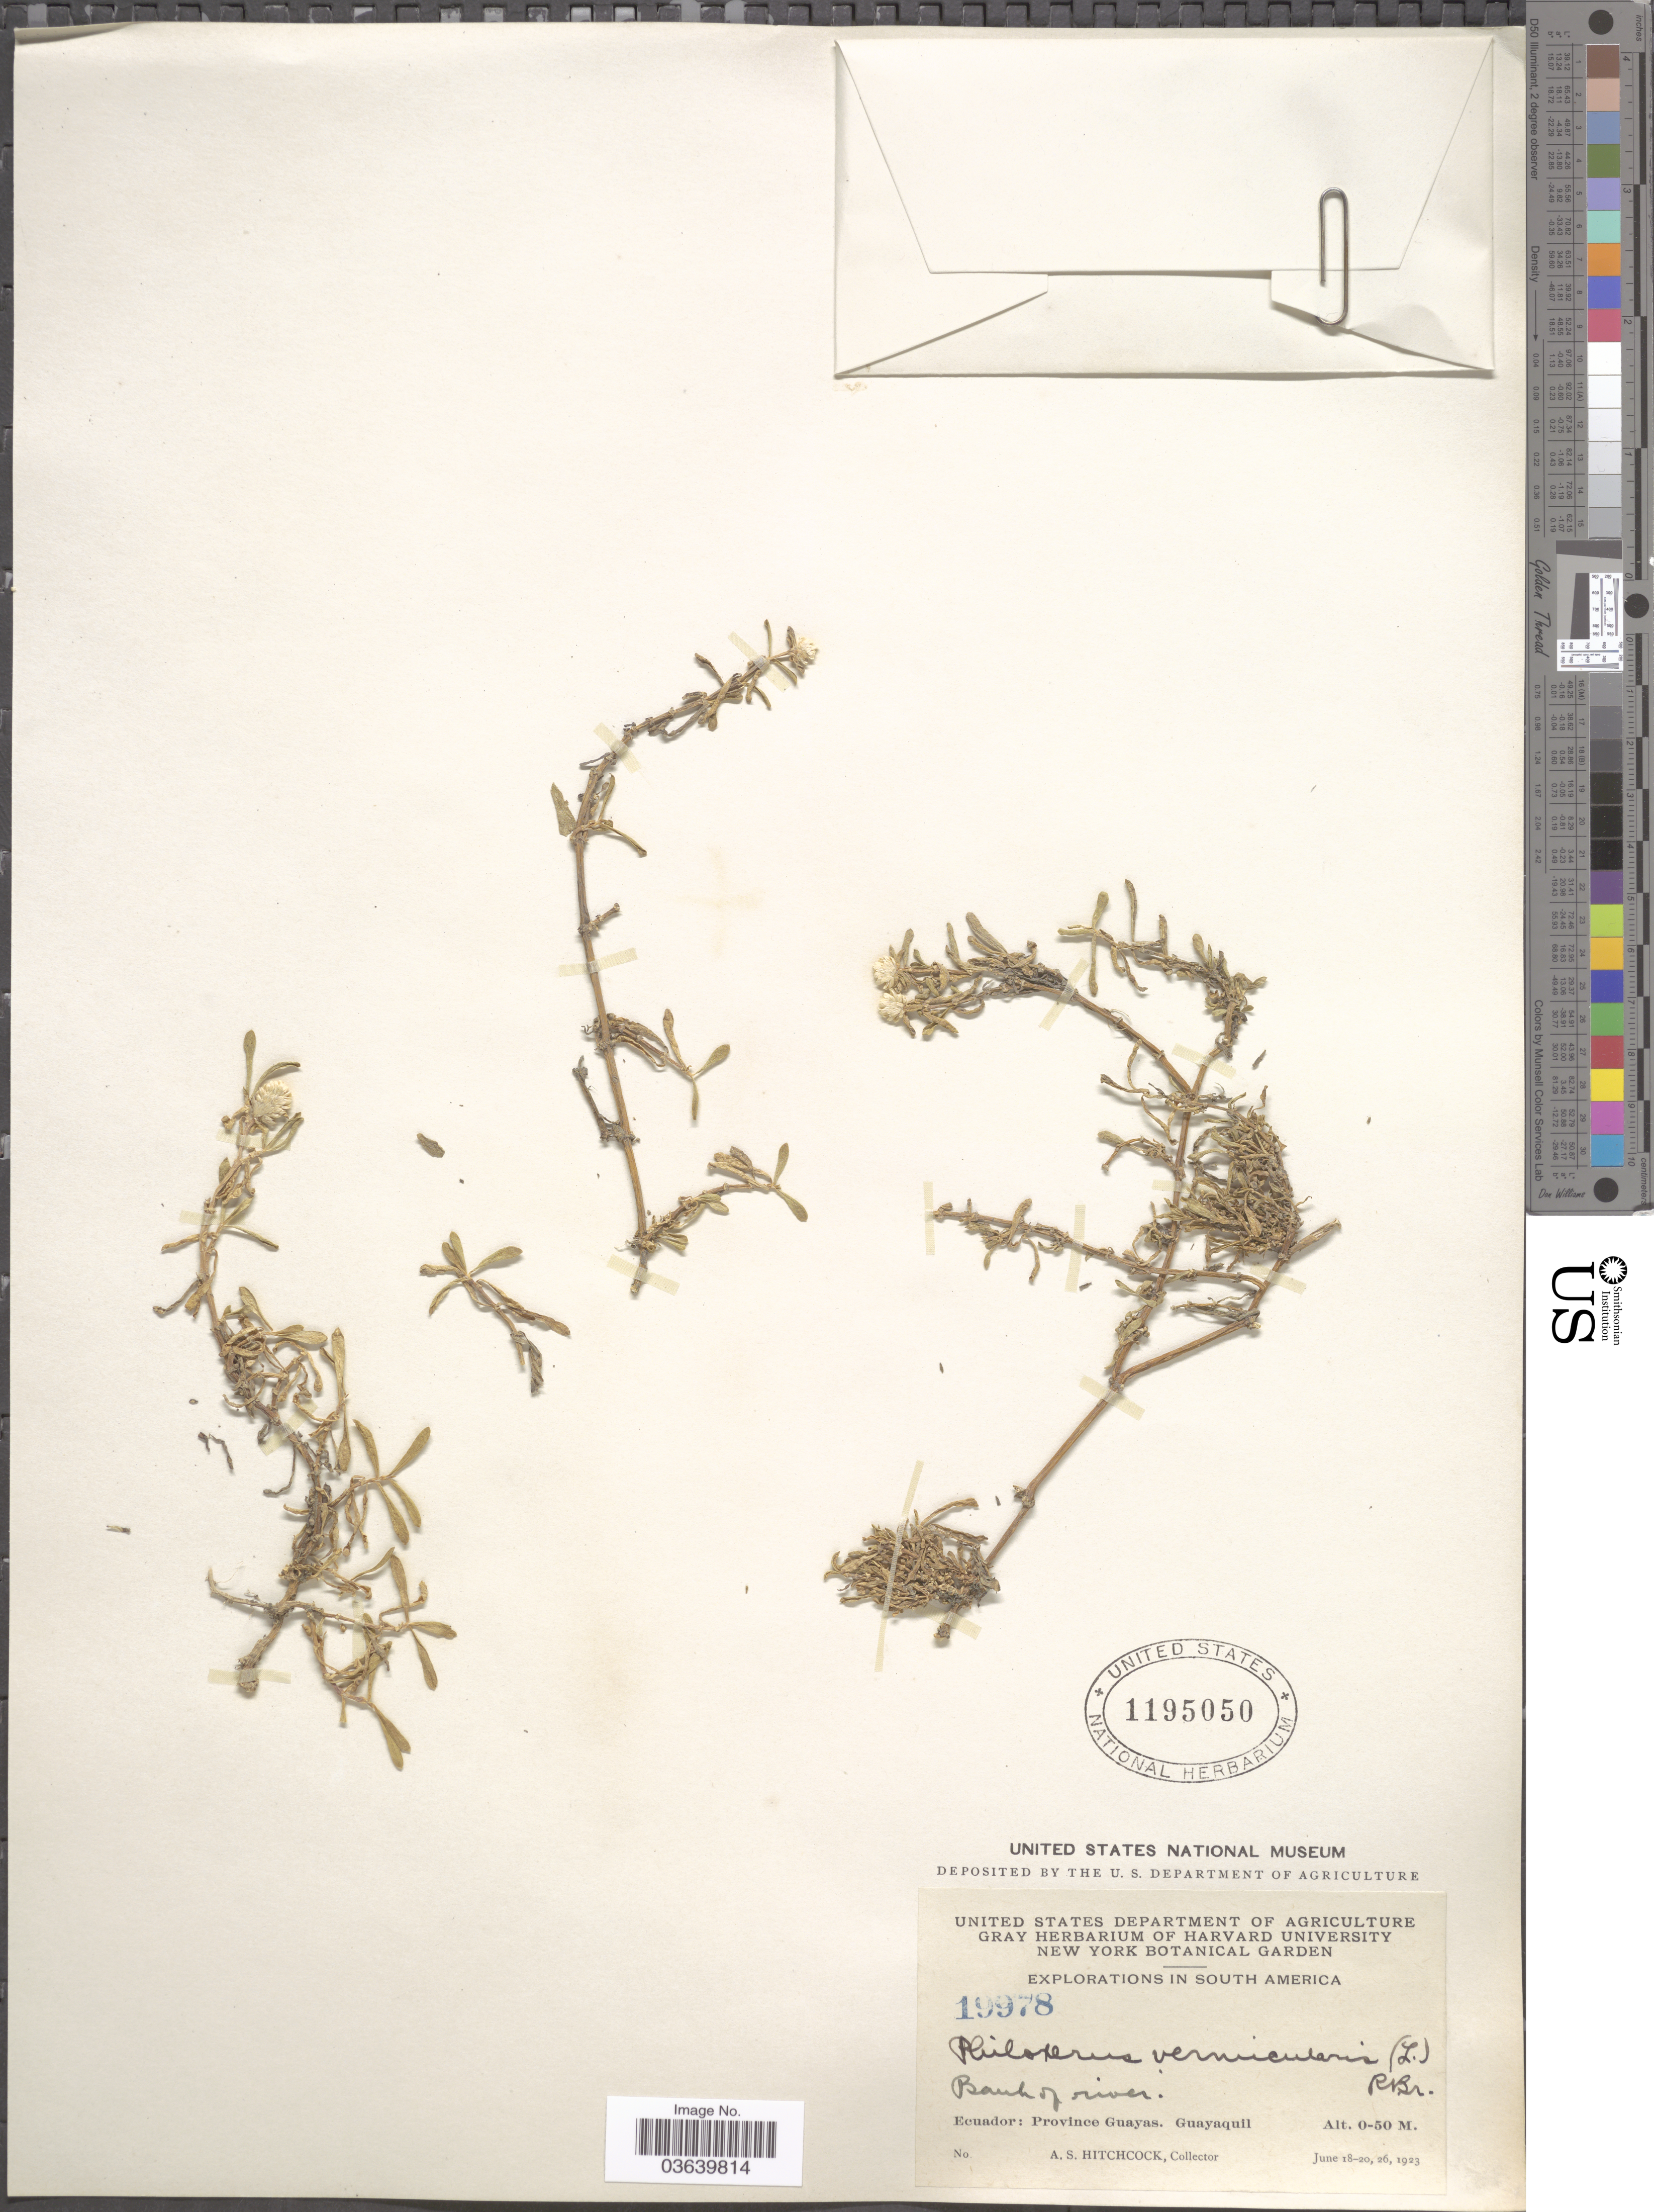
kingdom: Plantae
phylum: Tracheophyta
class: Magnoliopsida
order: Caryophyllales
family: Amaranthaceae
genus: Gomphrena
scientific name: Gomphrena vermicularis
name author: L.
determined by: Strong, Mark T., (BOT), Smithsonian Institution - National Museum of Natural History (UNITED STATES)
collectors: A. S. Hitchcock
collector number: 19978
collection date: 1923-06-18/1923-06-26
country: Ecuador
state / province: Guayas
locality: Bank of river. Guayaquil.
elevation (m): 0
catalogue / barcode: US 1195050